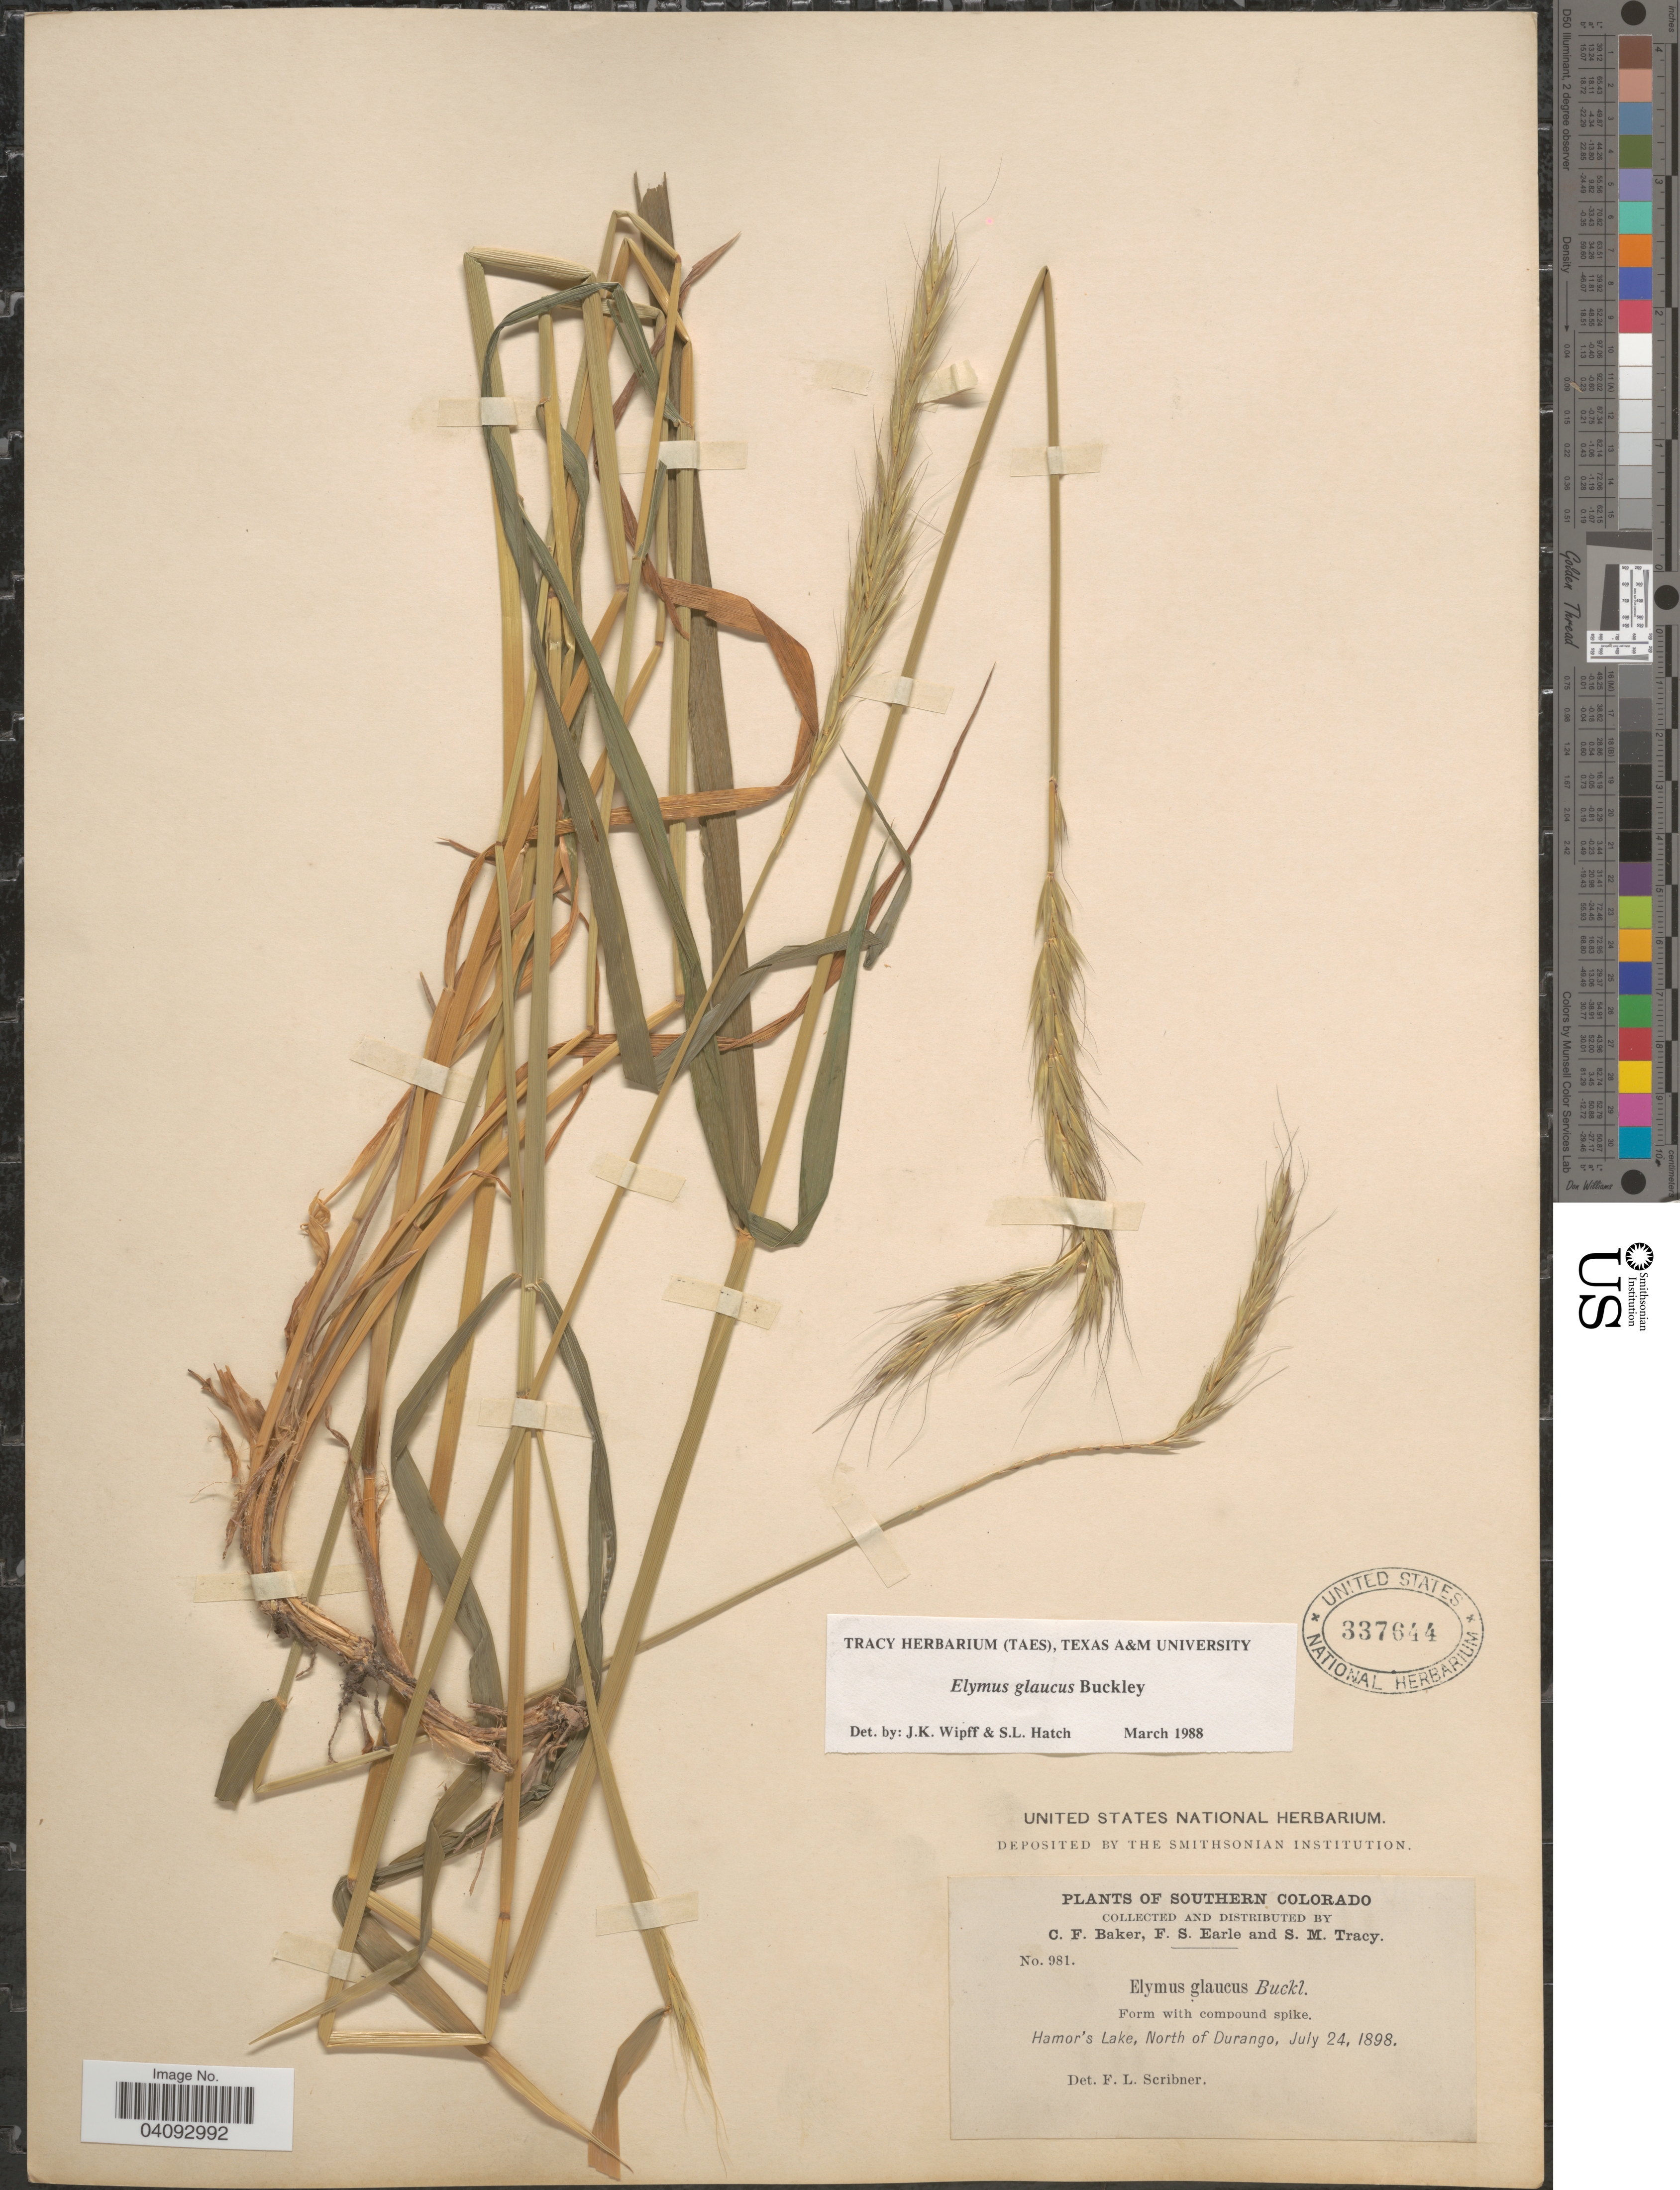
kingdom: Plantae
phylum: Tracheophyta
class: Liliopsida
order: Poales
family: Poaceae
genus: Elymus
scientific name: Elymus glaucus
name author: Buckley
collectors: C. F. Baker, F. S. Earle & S. M. Tracy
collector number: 981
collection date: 1898-07-24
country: United States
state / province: Colorado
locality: Southern Colorado. Hamor's Lake, North of Durango.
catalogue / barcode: US 337644